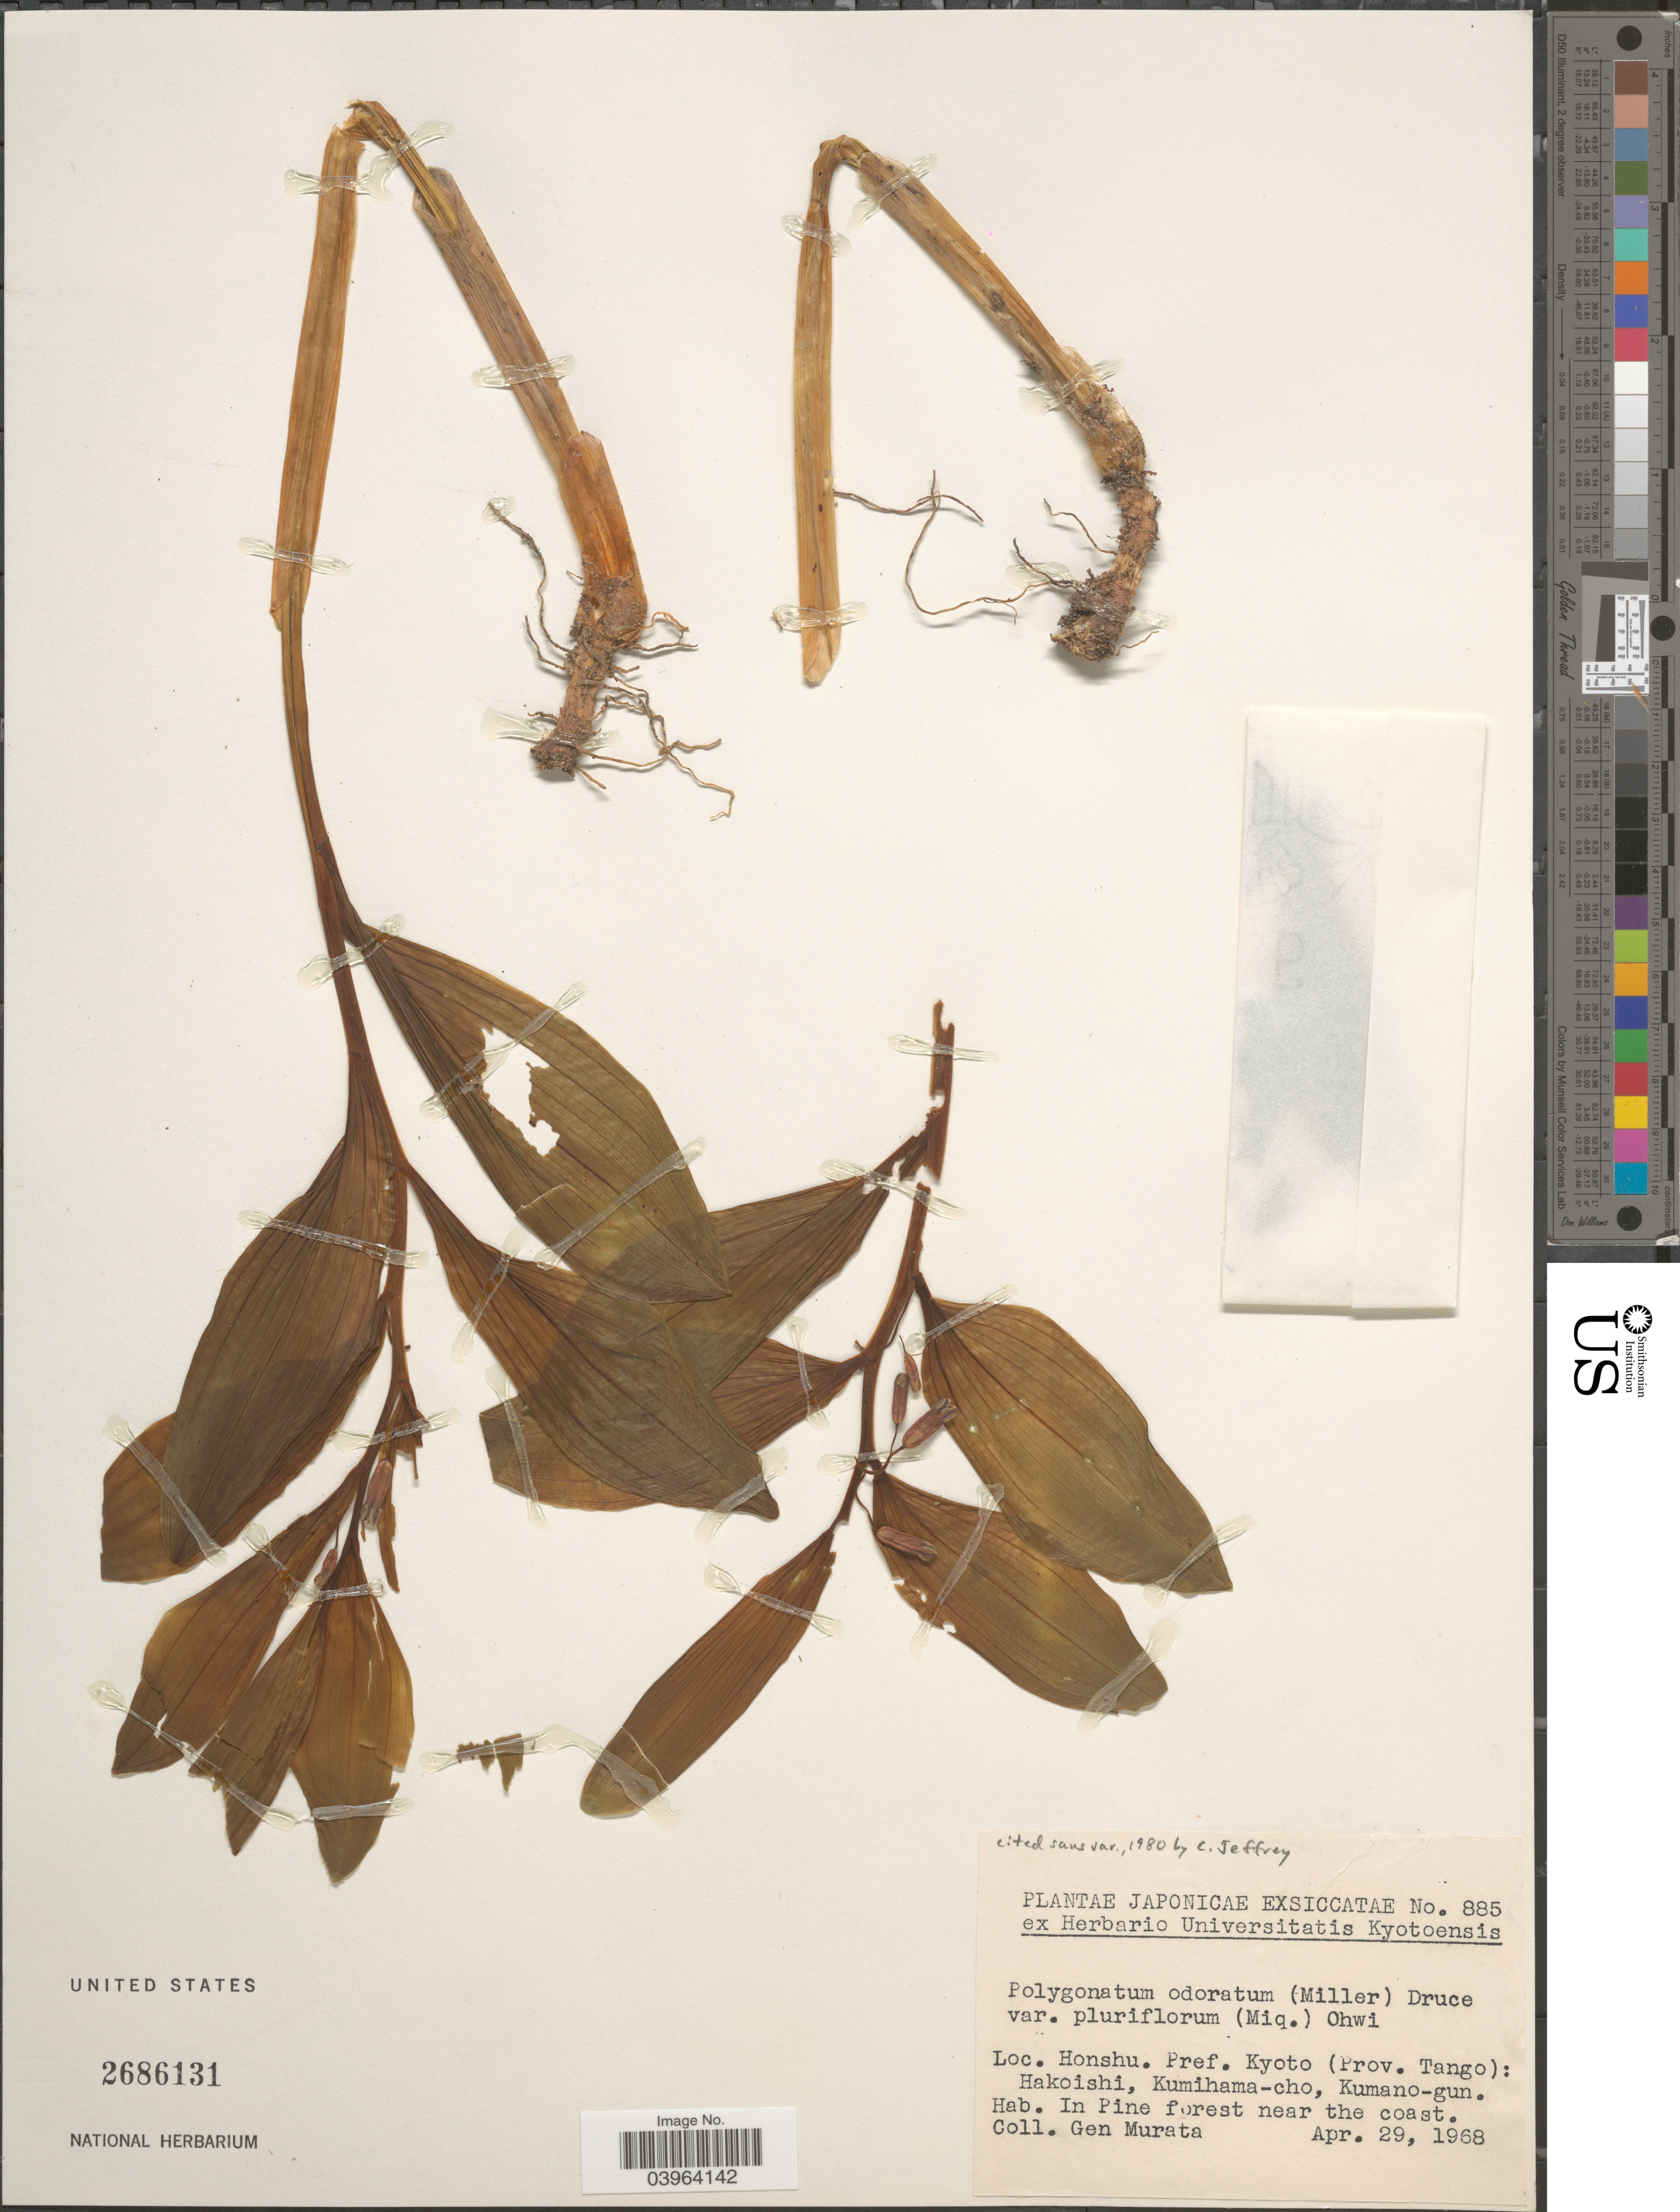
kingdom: Plantae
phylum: Tracheophyta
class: Liliopsida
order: Asparagales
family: Asparagaceae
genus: Polygonatum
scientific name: Polygonatum odoratum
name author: (Mill.) Druce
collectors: G. Murata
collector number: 885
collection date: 1968-04-29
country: Japan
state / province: Kyoto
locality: Honshu. Pref. Kyoto (Prov. Tango): Hakoishi, Kumihama-cho, Kumano-gun. Near the coast.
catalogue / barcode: US 2686131